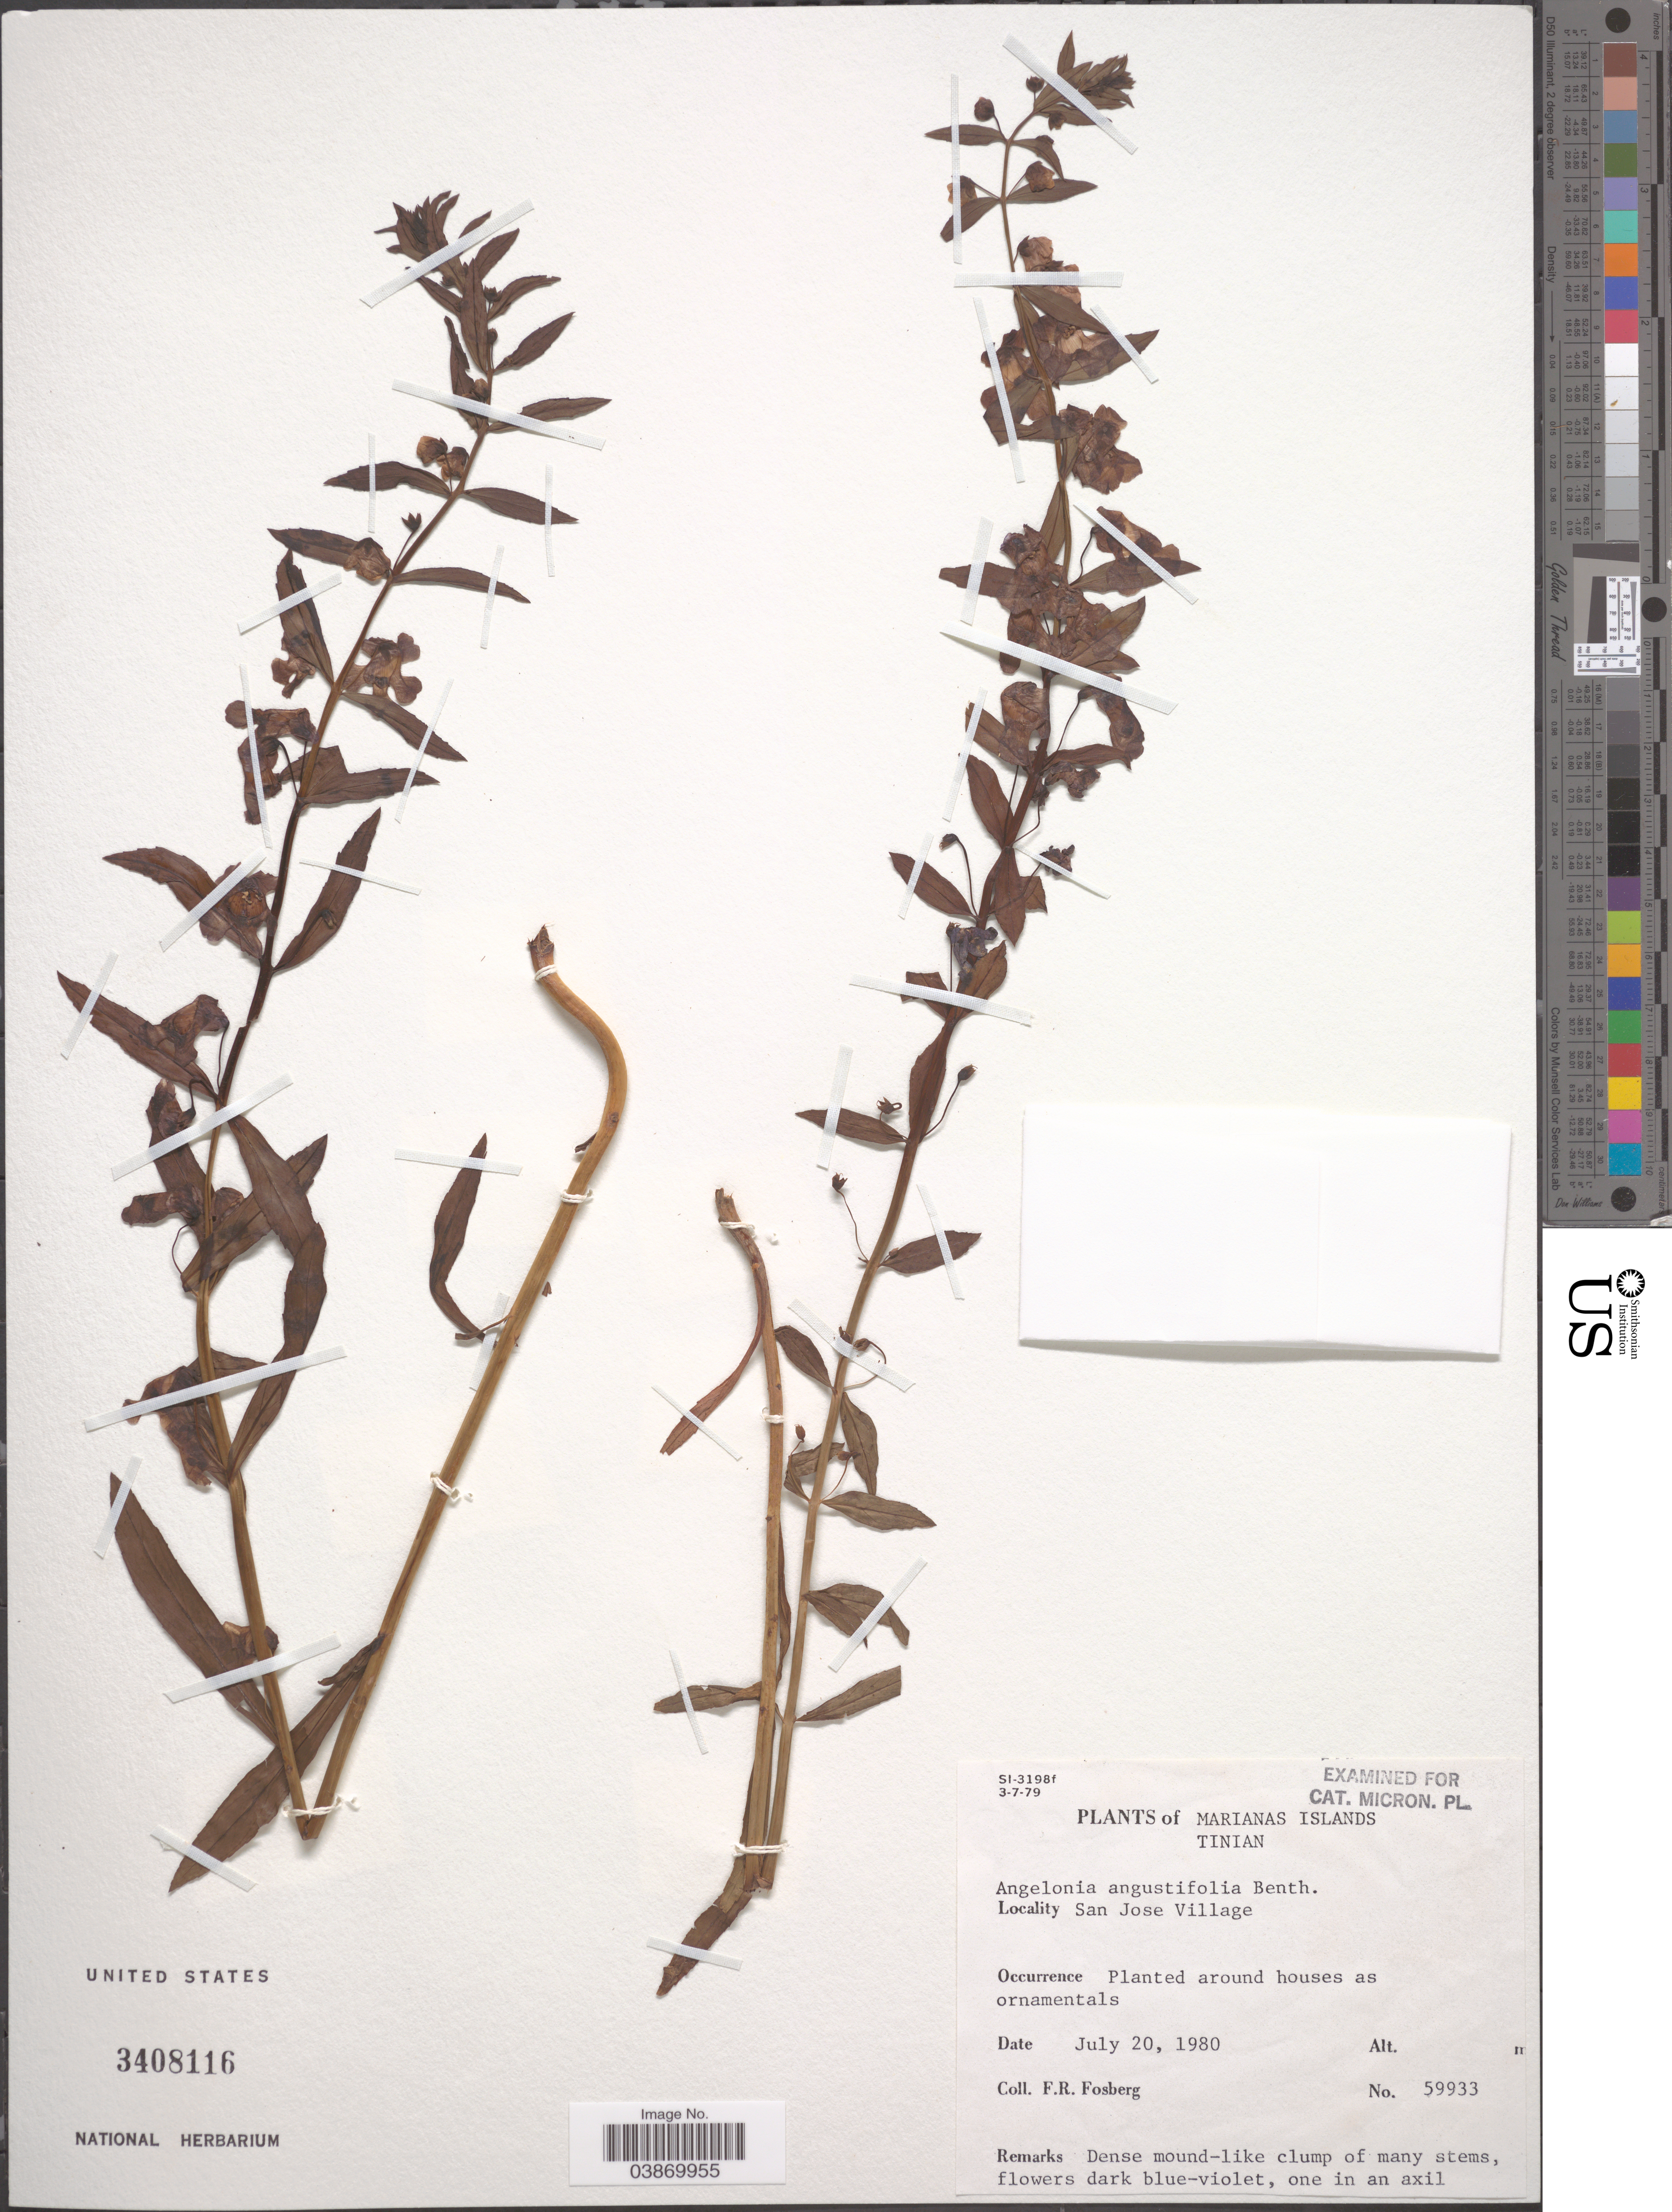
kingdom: Plantae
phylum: Tracheophyta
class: Magnoliopsida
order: Lamiales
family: Plantaginaceae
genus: Angelonia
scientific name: Angelonia angustifolia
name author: Benth.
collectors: F. R. Fosberg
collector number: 59933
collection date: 1980-07-20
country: Northern Mariana Islands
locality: Tinian. San Jose Village.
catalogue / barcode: US 3408116